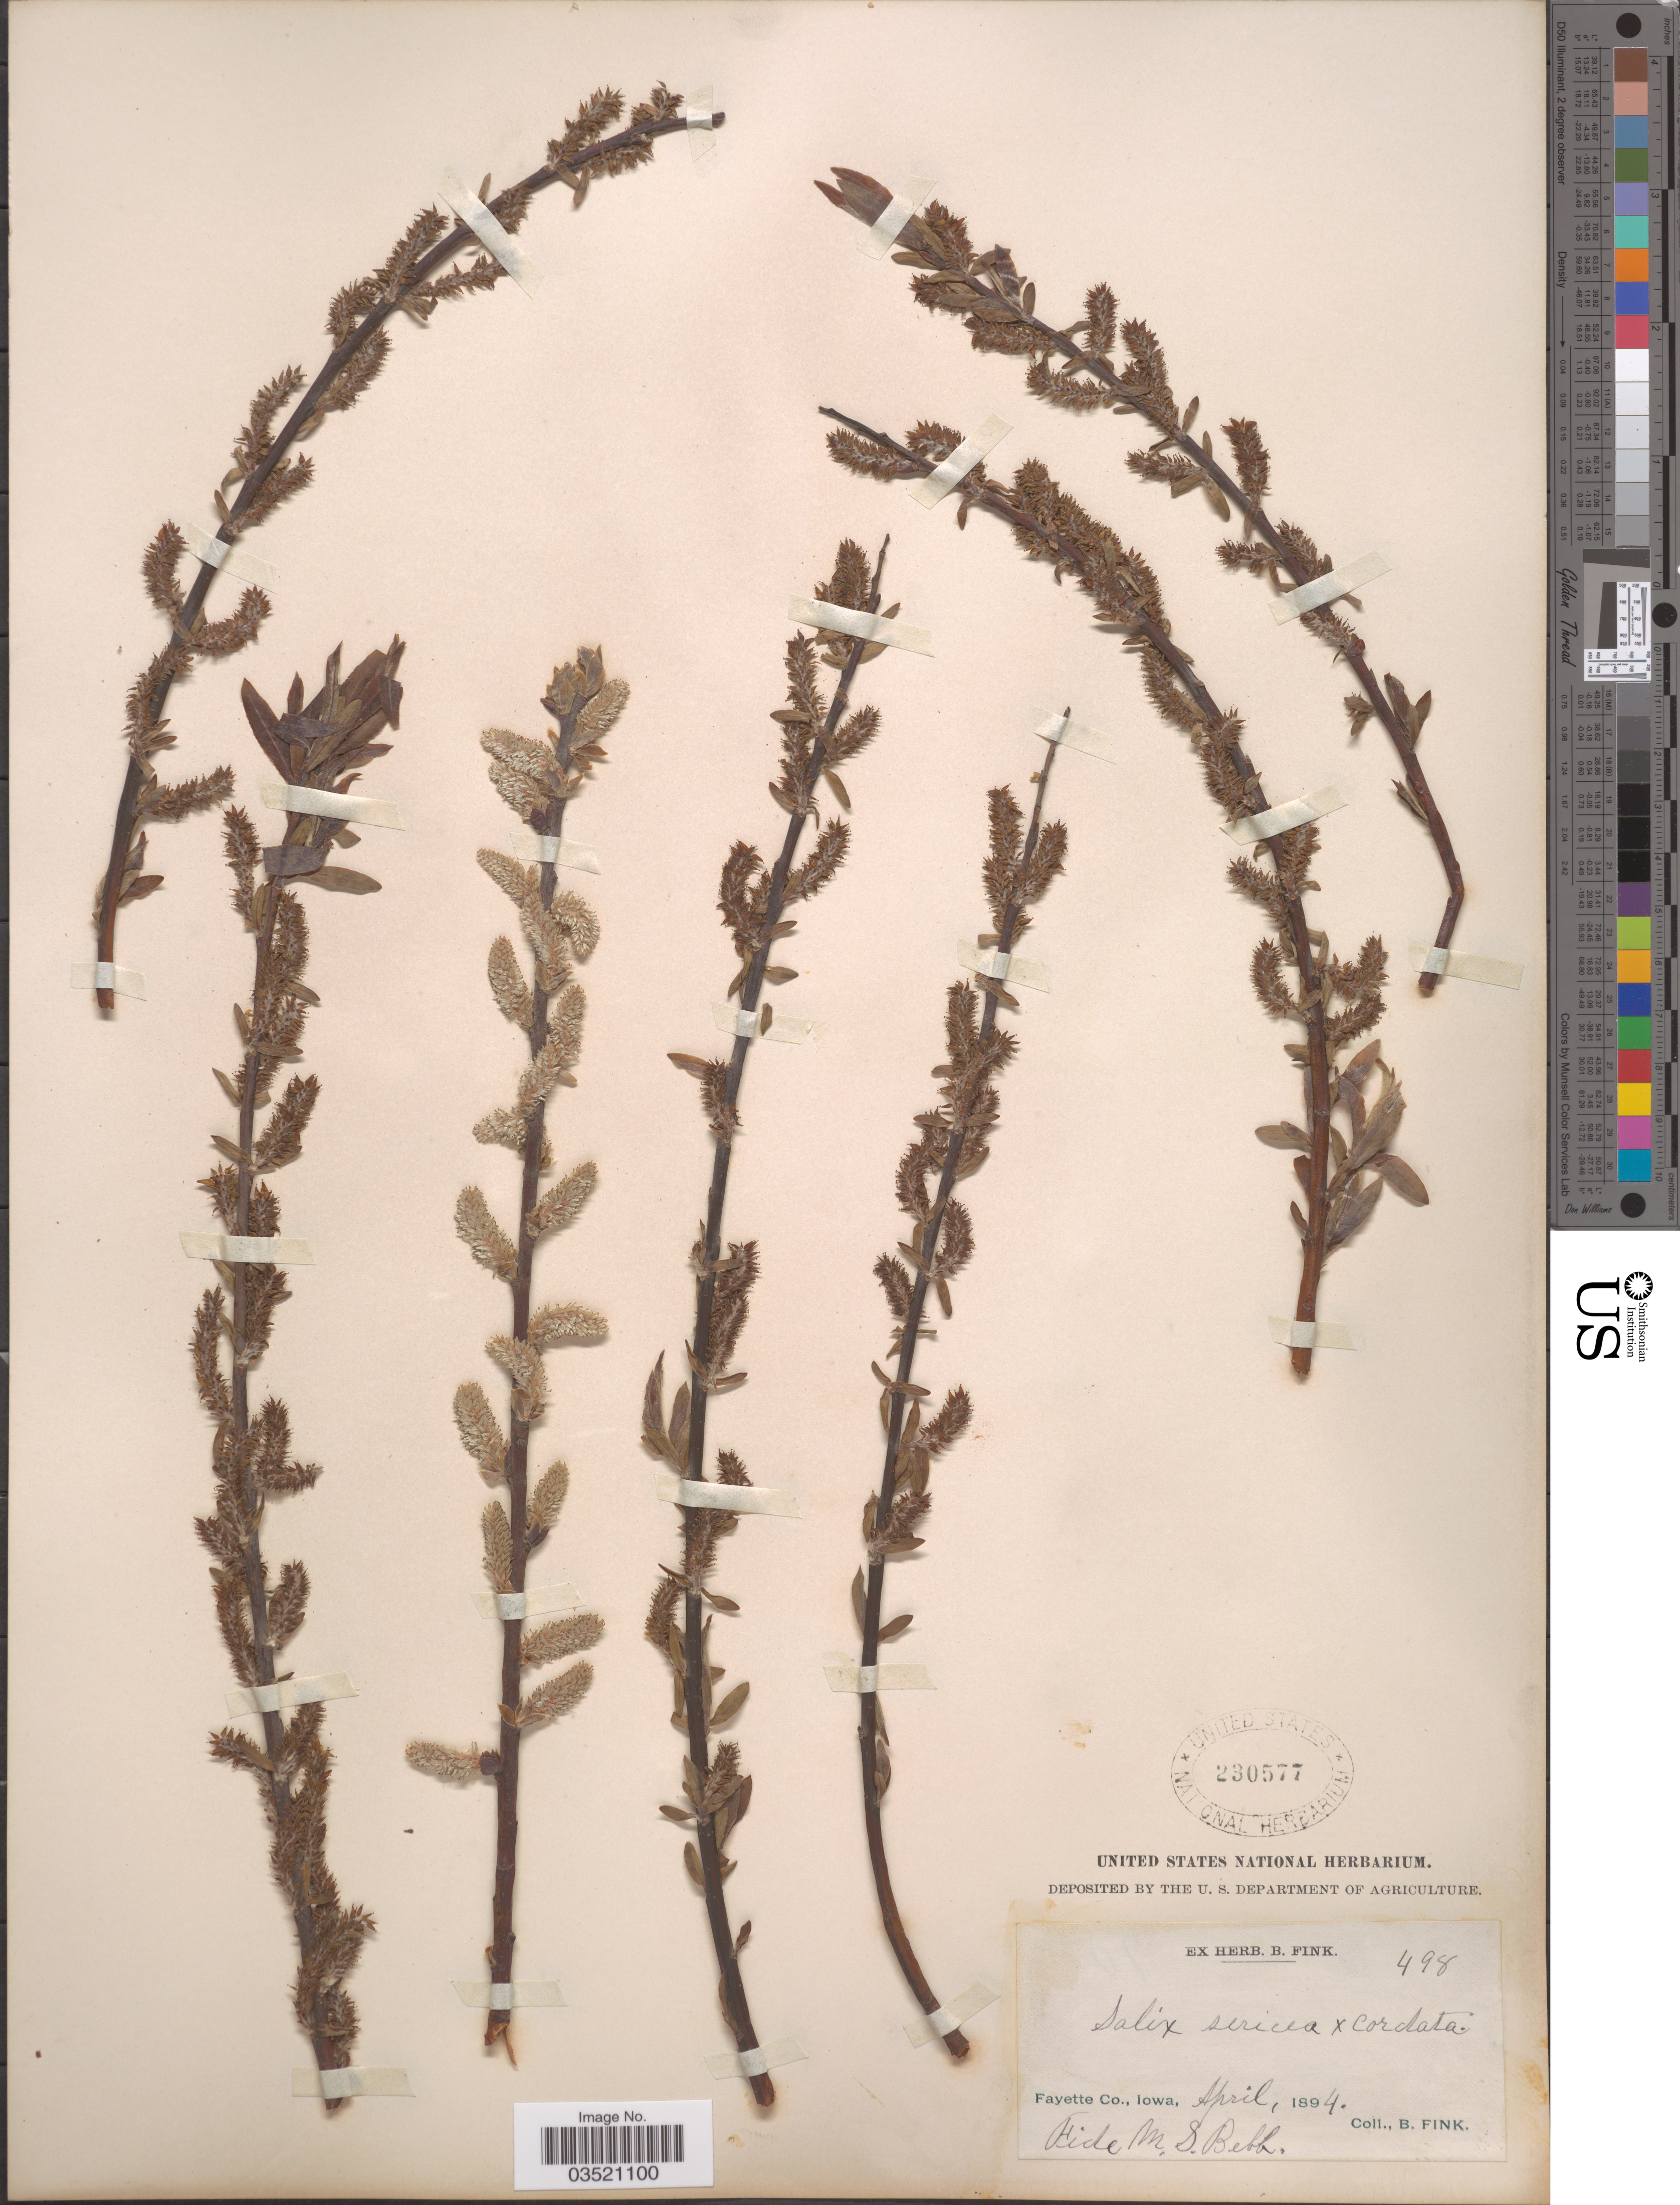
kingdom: Plantae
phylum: Tracheophyta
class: Magnoliopsida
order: Malpighiales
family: Salicaceae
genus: Salix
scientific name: Salix sericea x S. cordata Michx.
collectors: B. Fink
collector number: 498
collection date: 1894-04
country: United States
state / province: Iowa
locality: Fayette Co.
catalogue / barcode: US 230577